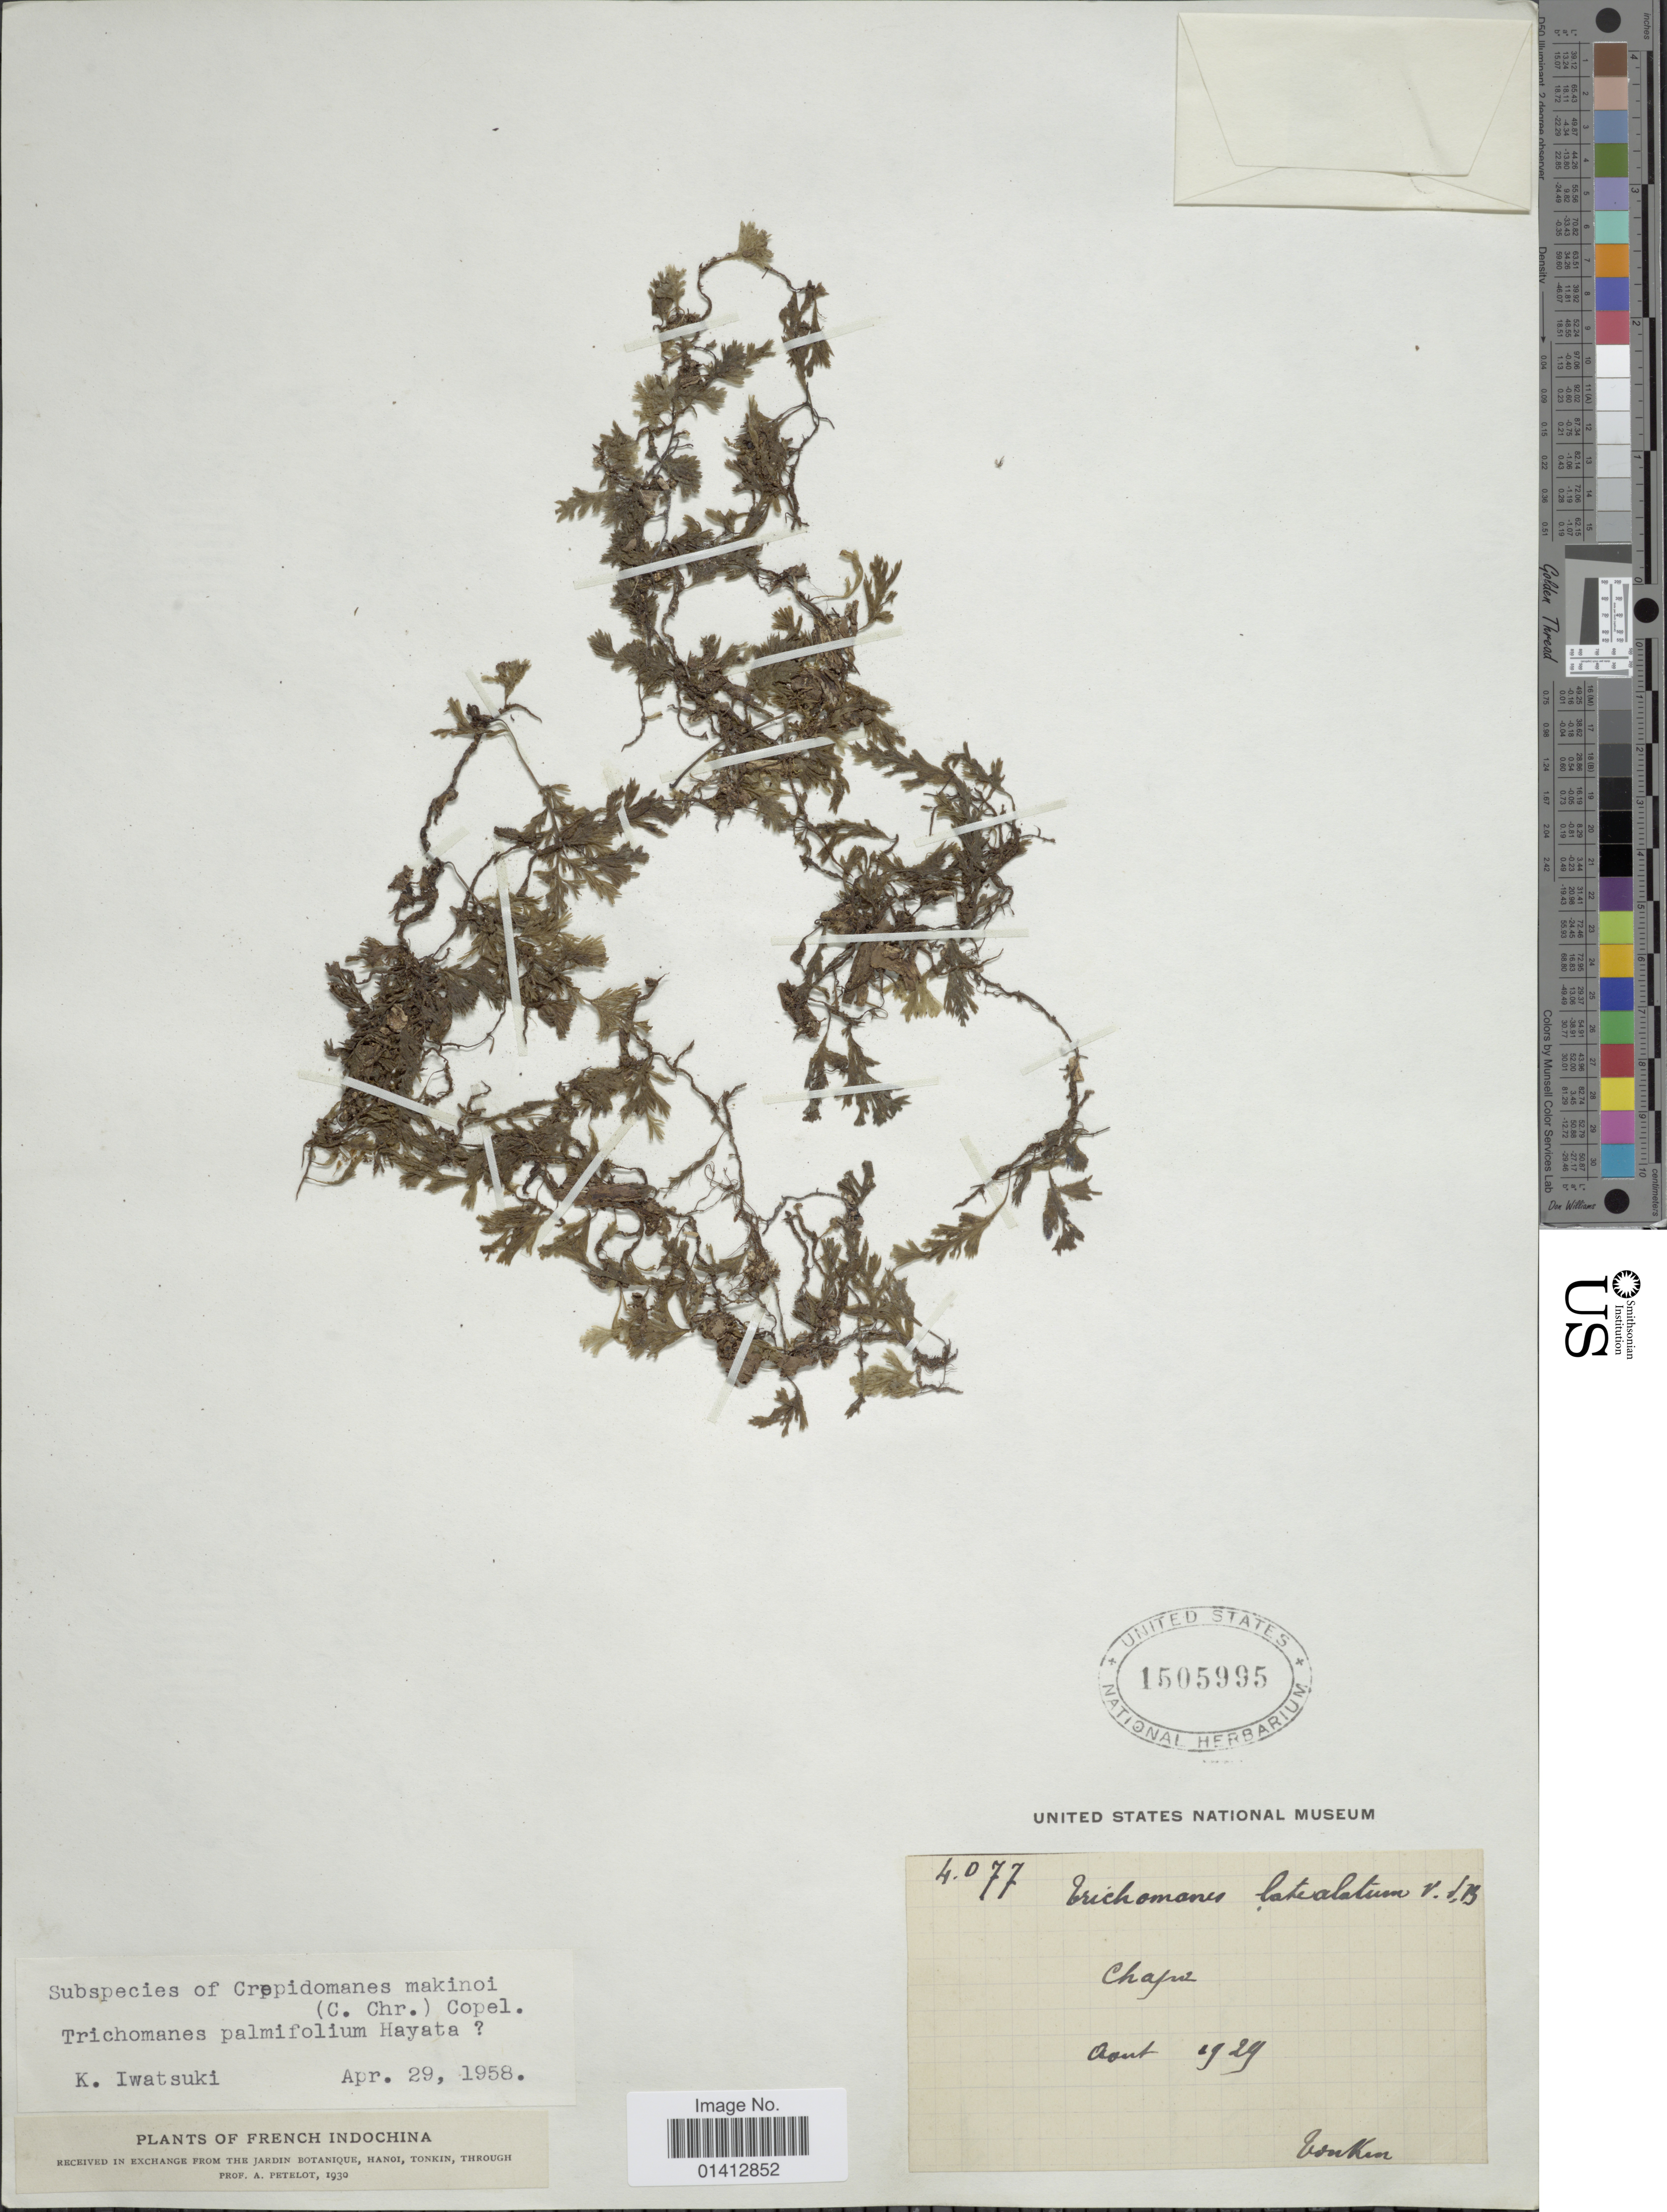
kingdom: Plantae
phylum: Tracheophyta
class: Polypodiopsida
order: Hymenophyllales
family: Hymenophyllaceae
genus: Crepidomanes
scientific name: Crepidomanes makinoi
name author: (C. Chr.) Copel.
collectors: A. Petelot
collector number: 4077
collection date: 1929-08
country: Vietnam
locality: Tonkin. Chapa [interpreted]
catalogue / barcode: US 1505995